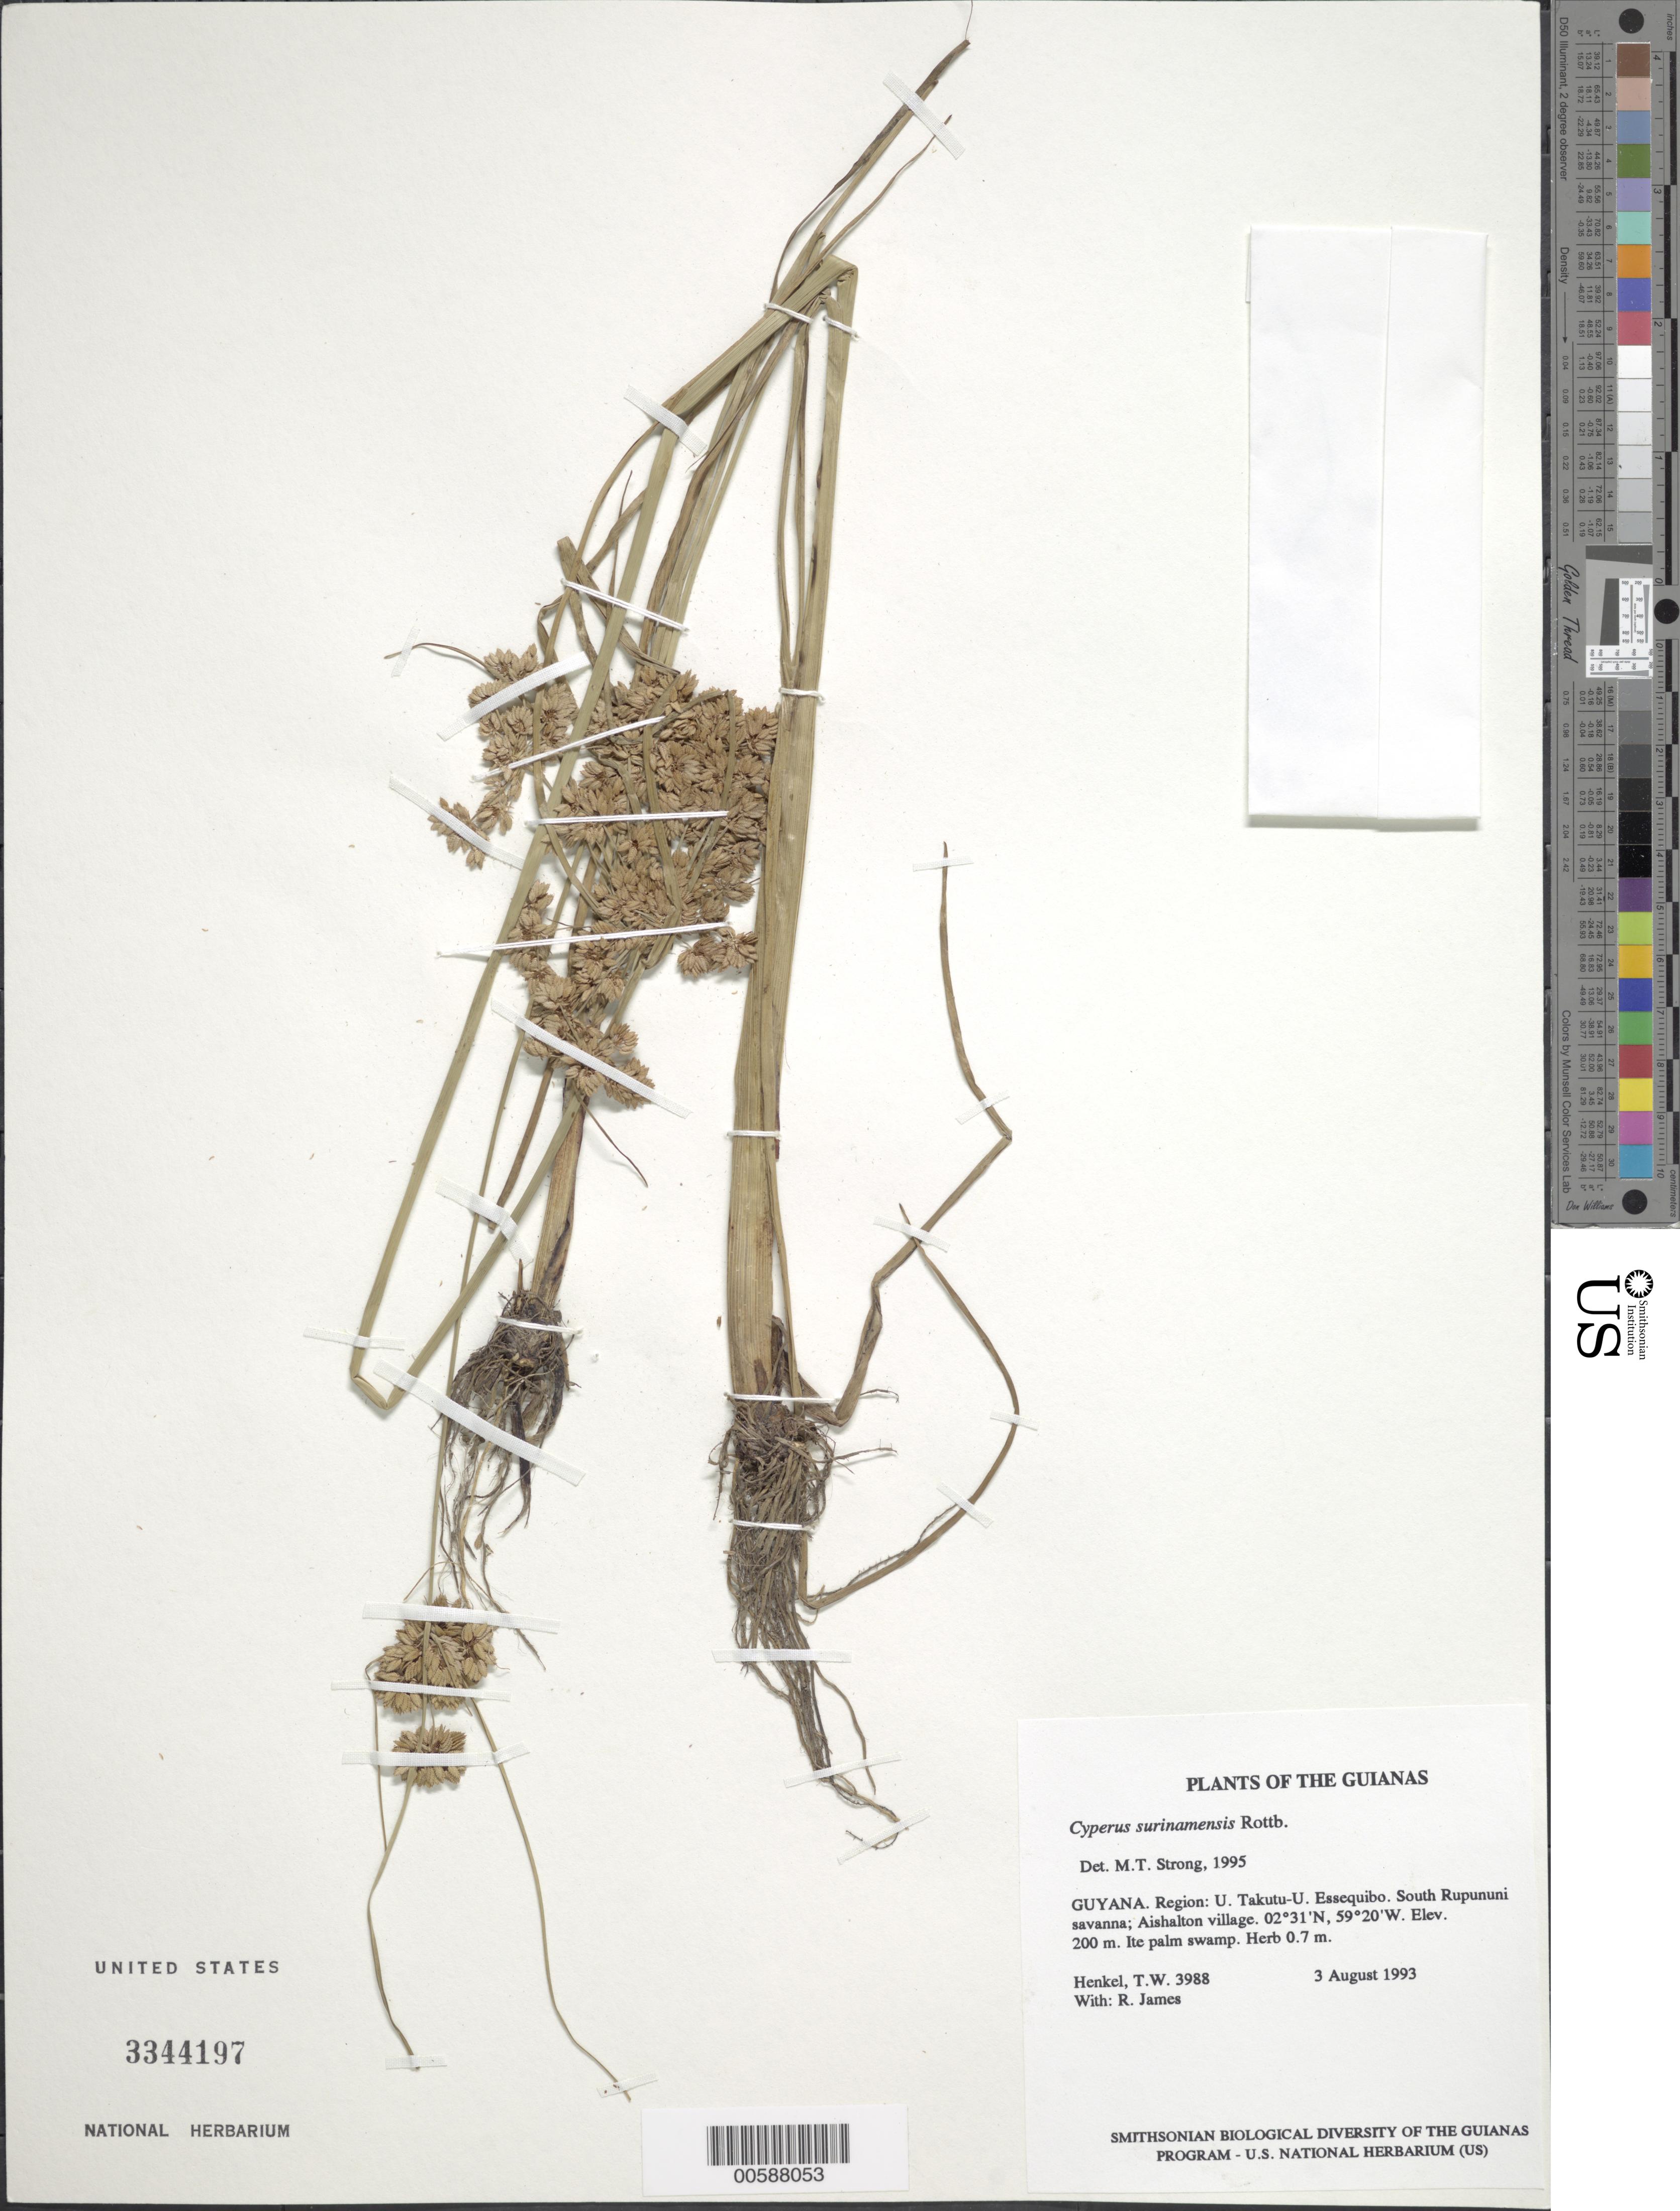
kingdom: Plantae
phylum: Tracheophyta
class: Liliopsida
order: Poales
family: Cyperaceae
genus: Cyperus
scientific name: Cyperus surinamensis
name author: Rottb.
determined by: Strong, M. T., (US), Smithsonian Institution - National Museum of Natural History (UNITED STATES)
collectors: T. Henkel & R. James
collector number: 3988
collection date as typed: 3 August 1994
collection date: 1994-08-03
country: Guyana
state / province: U. Takutu-U. Essequibo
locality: South Rupununi savanna; Aishalton village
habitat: Ite palm swamp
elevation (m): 200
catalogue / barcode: US 3344197